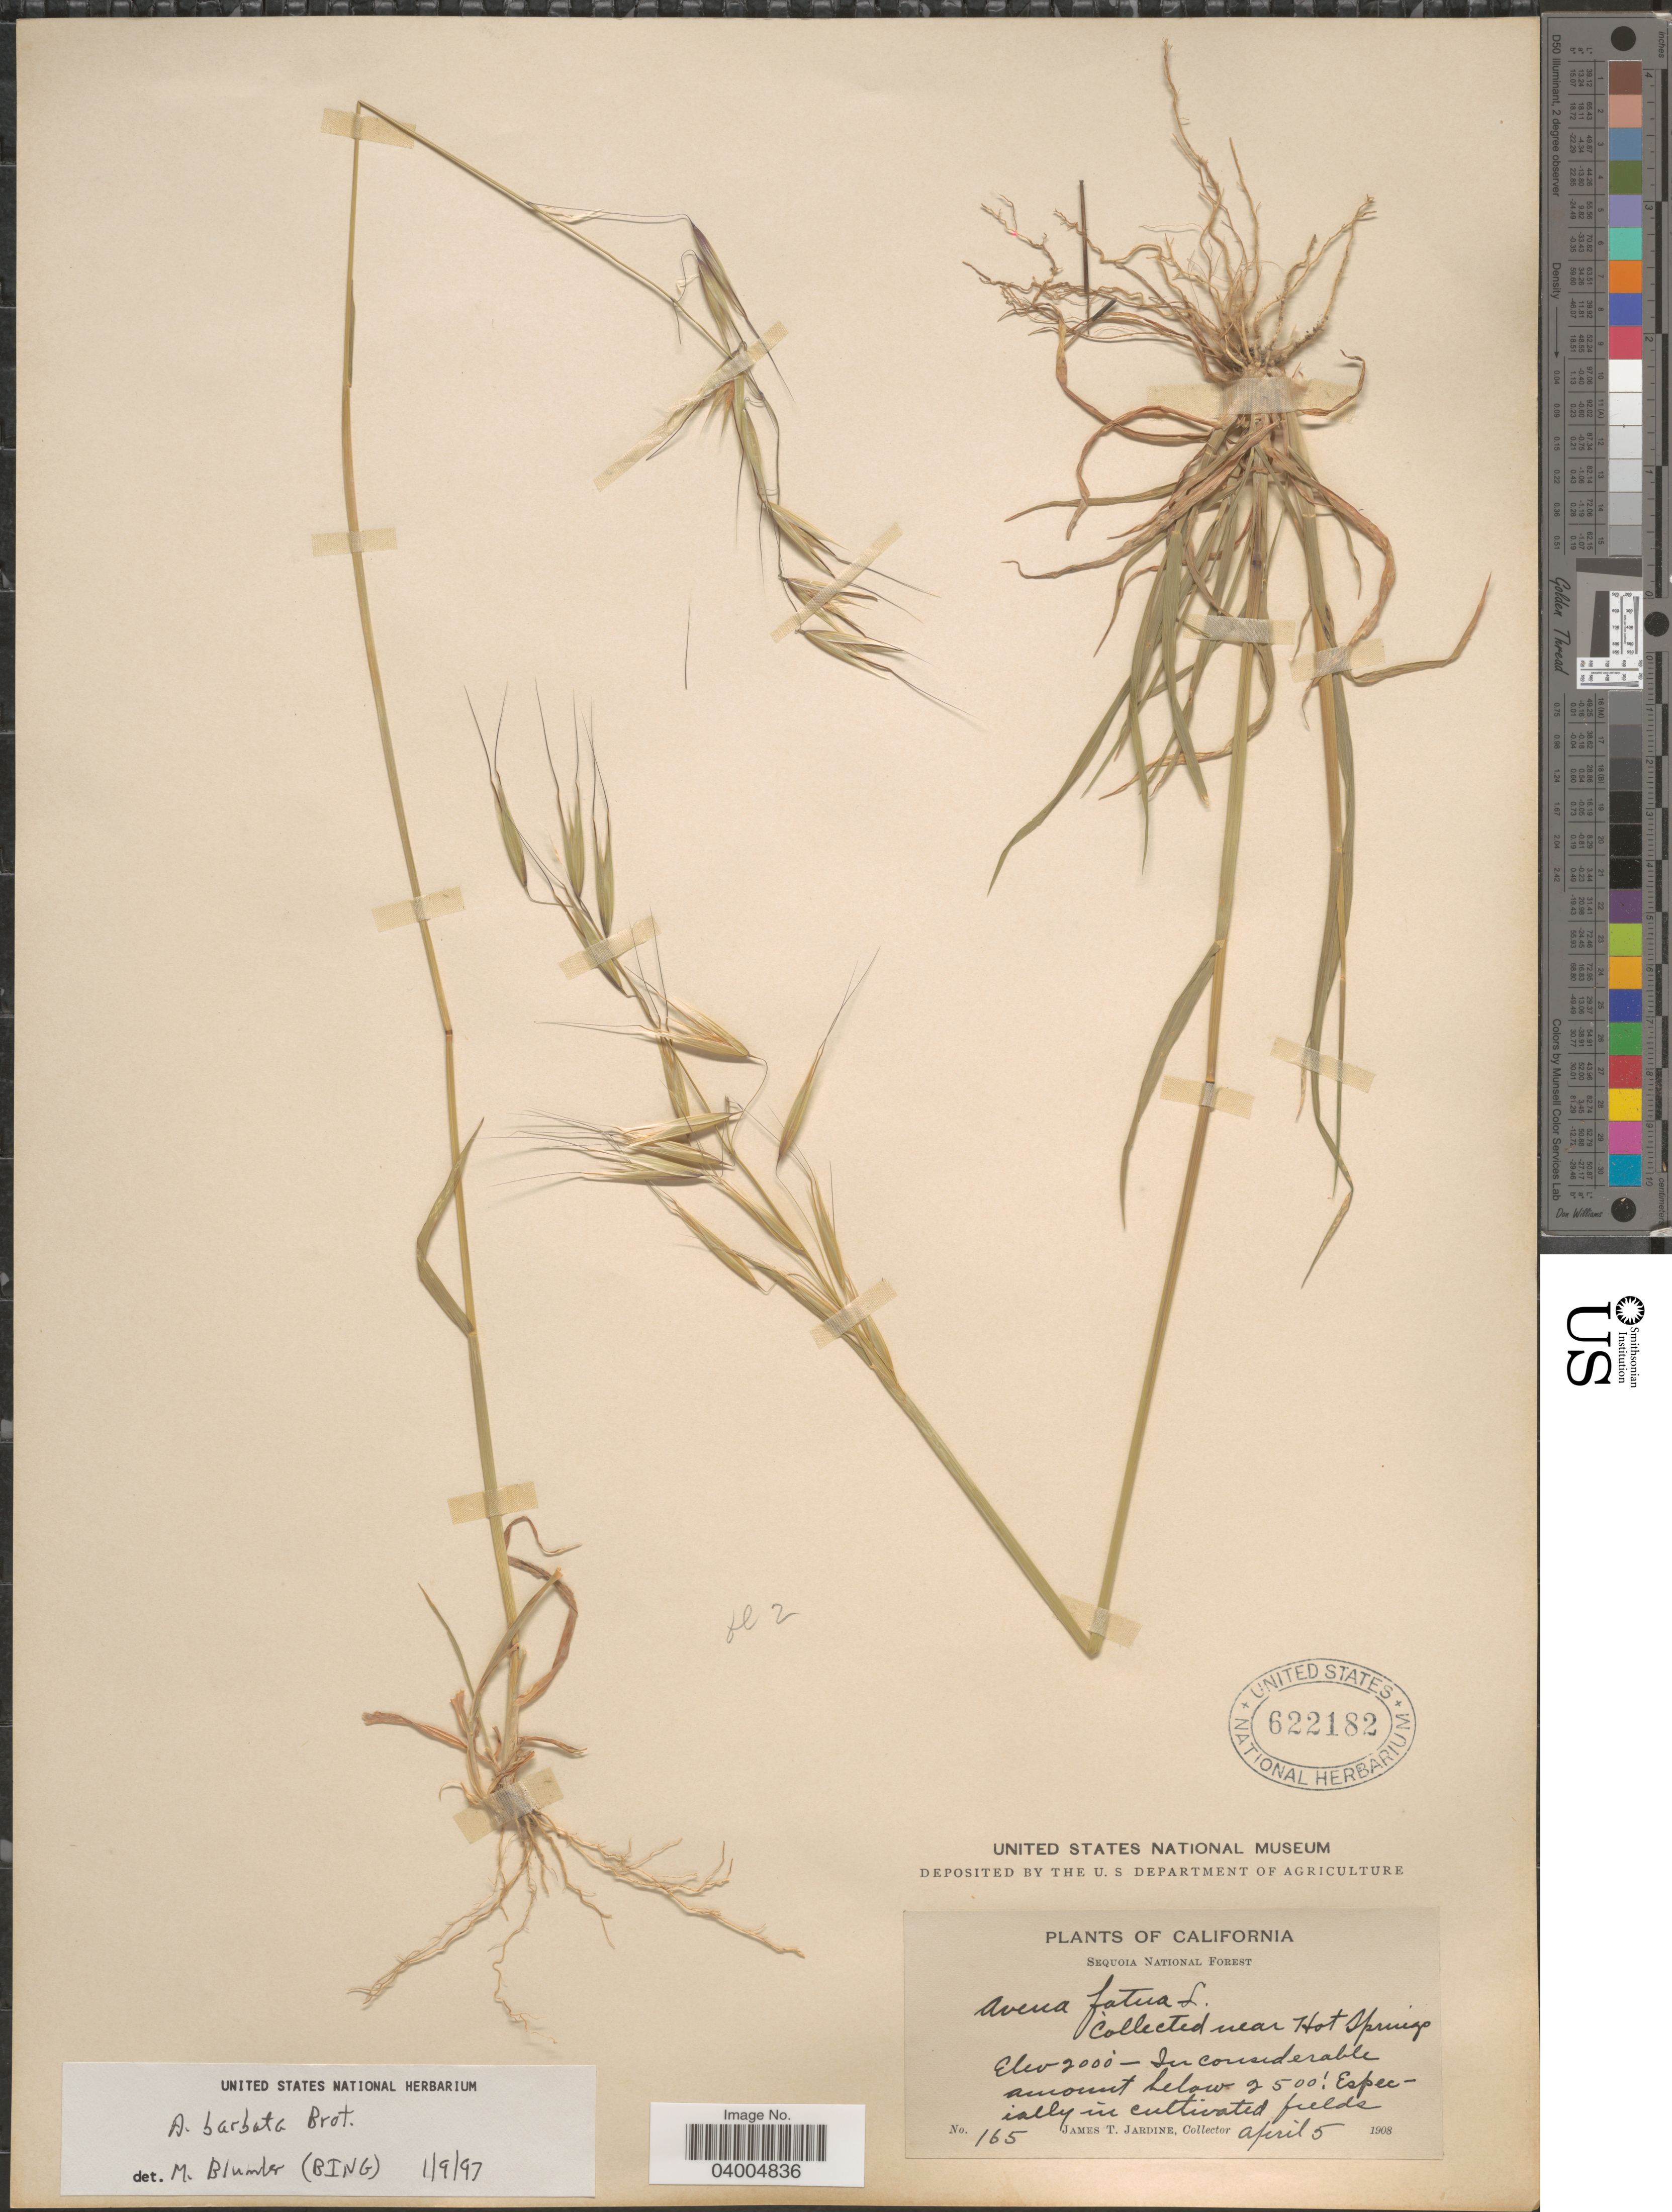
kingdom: Plantae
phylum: Tracheophyta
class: Liliopsida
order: Poales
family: Poaceae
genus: Avena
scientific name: Avena barbata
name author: Pott ex Link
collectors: J. T. Jardine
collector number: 165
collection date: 1908-04-05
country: United States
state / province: California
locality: Sequoia National Forest. Near Hot Springs.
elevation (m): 610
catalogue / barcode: US 622182